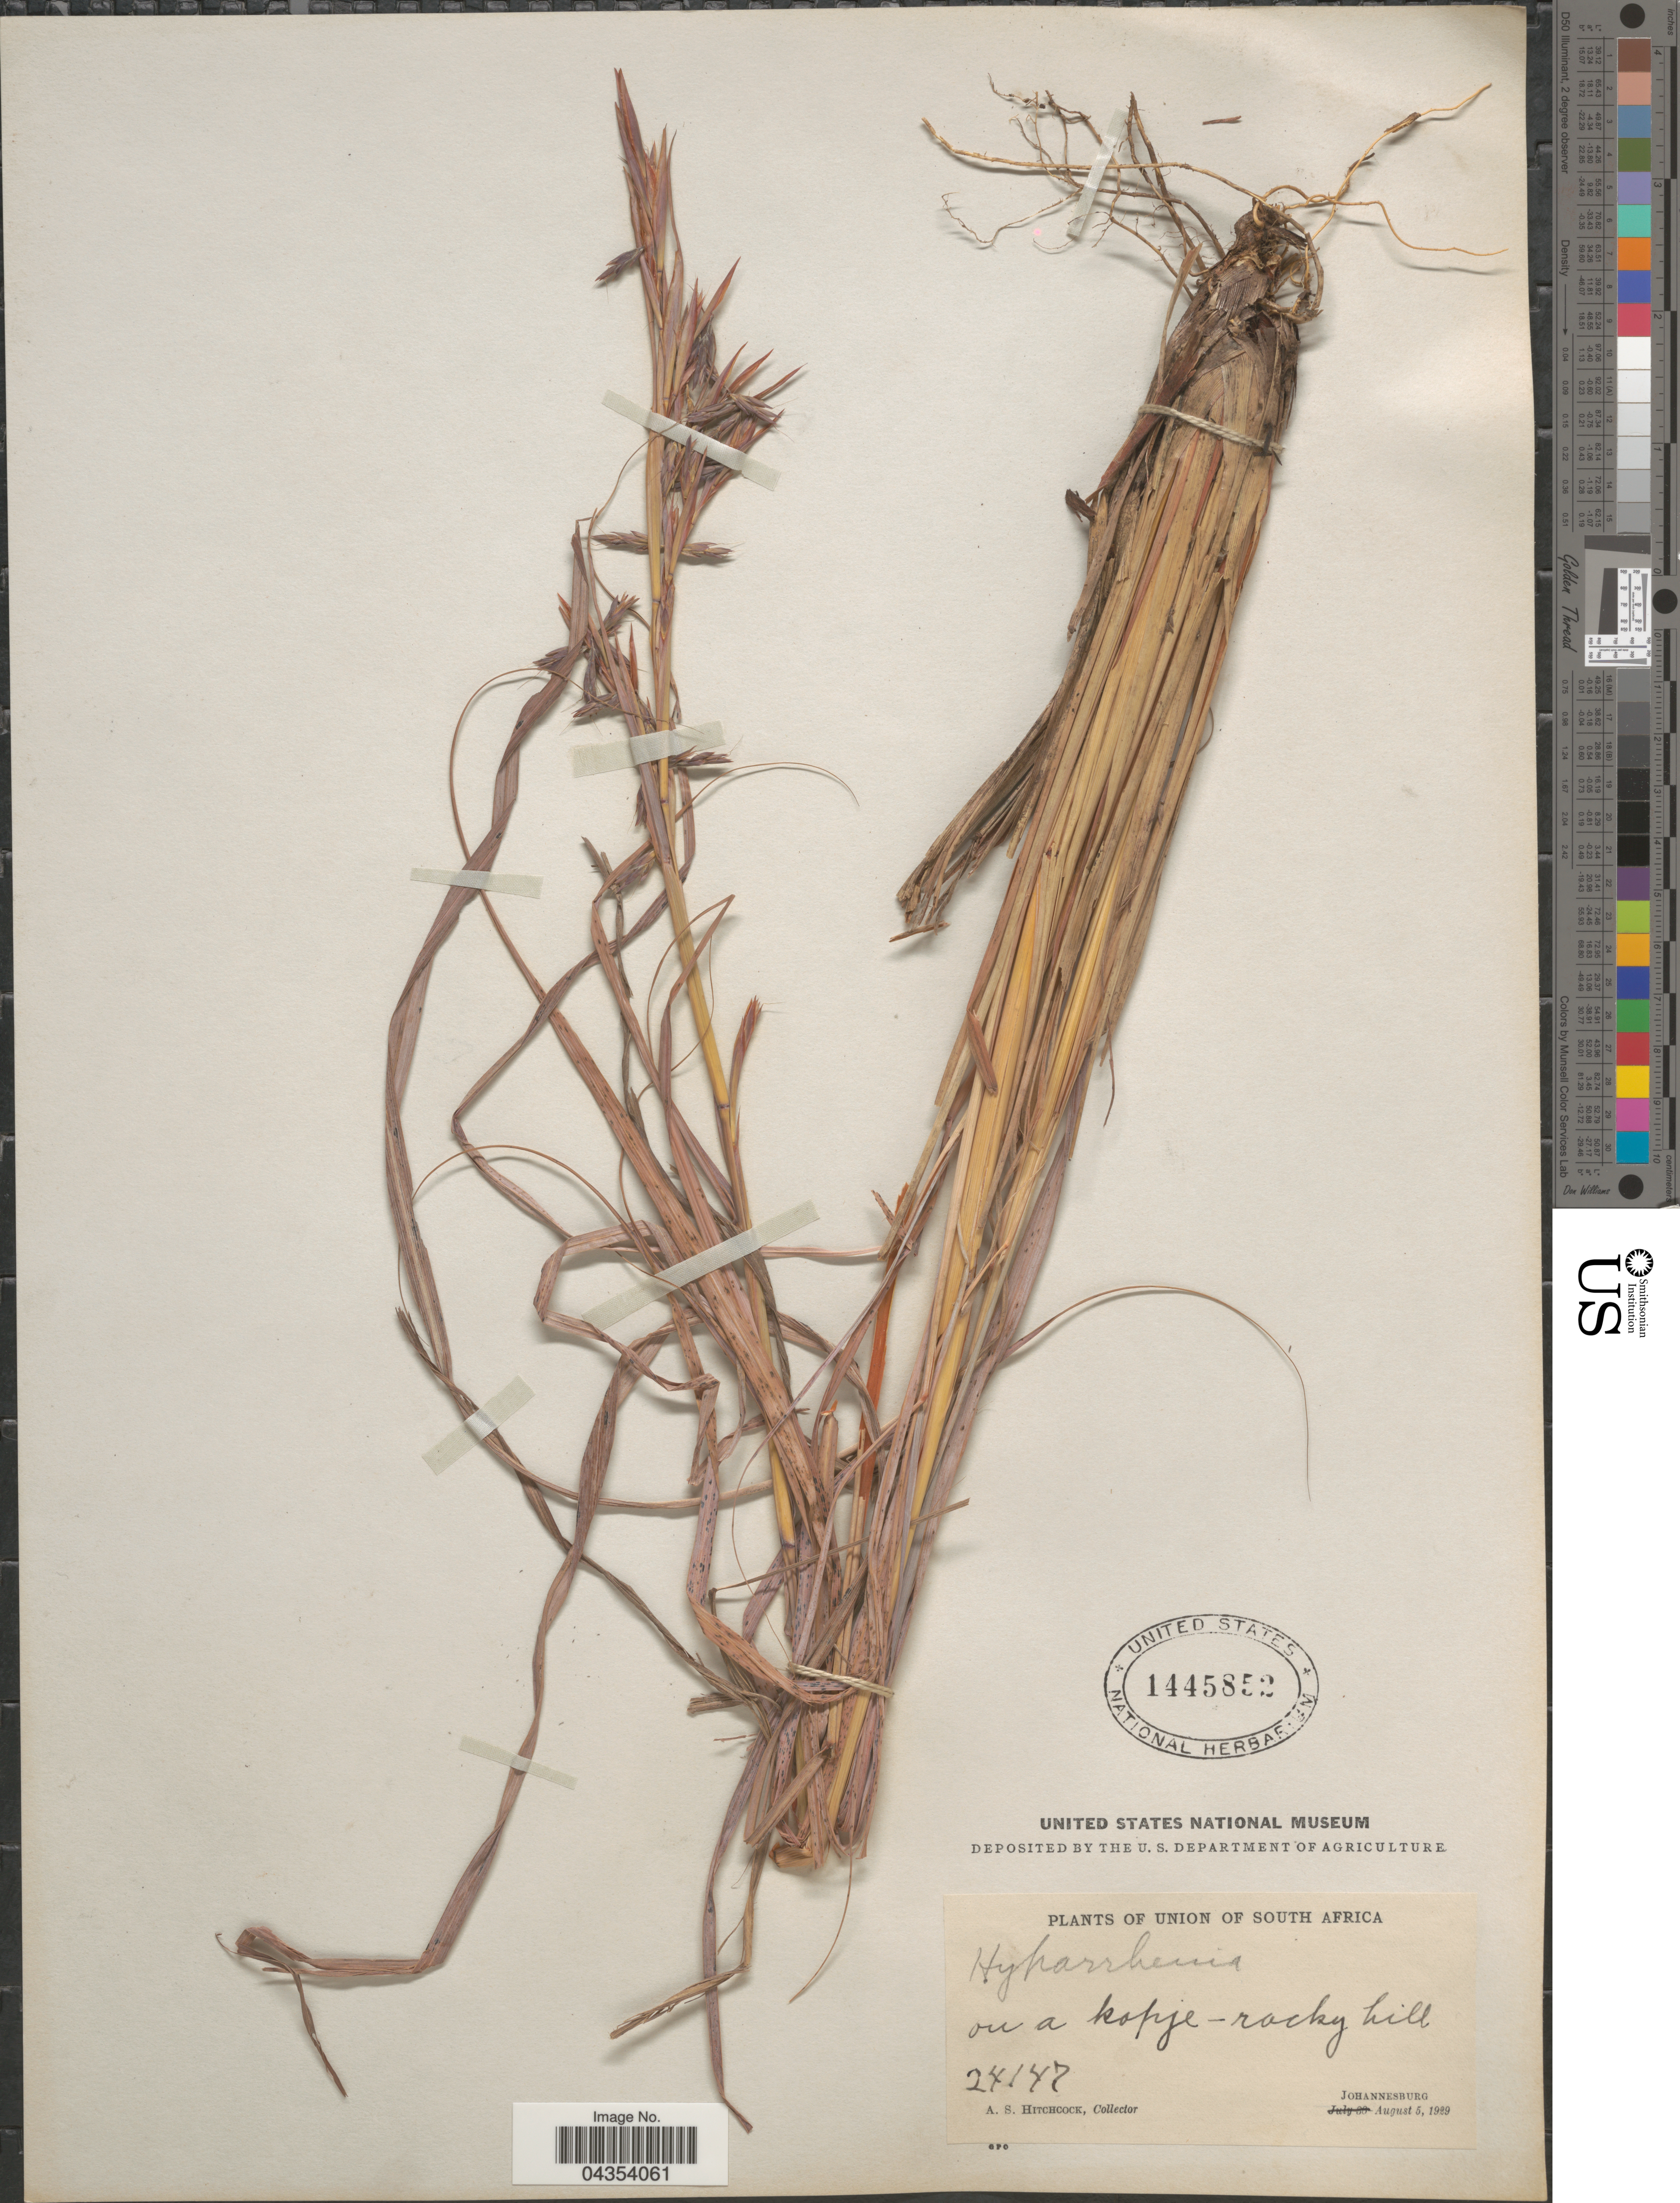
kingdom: Plantae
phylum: Tracheophyta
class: Liliopsida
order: Poales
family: Poaceae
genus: Hyparrhenia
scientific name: Hyparrhenia sp.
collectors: A. S. Hitchcock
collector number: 24147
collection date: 1929-08-05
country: South Africa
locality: Union of South Africa. Johannesburg.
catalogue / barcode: US 1445852